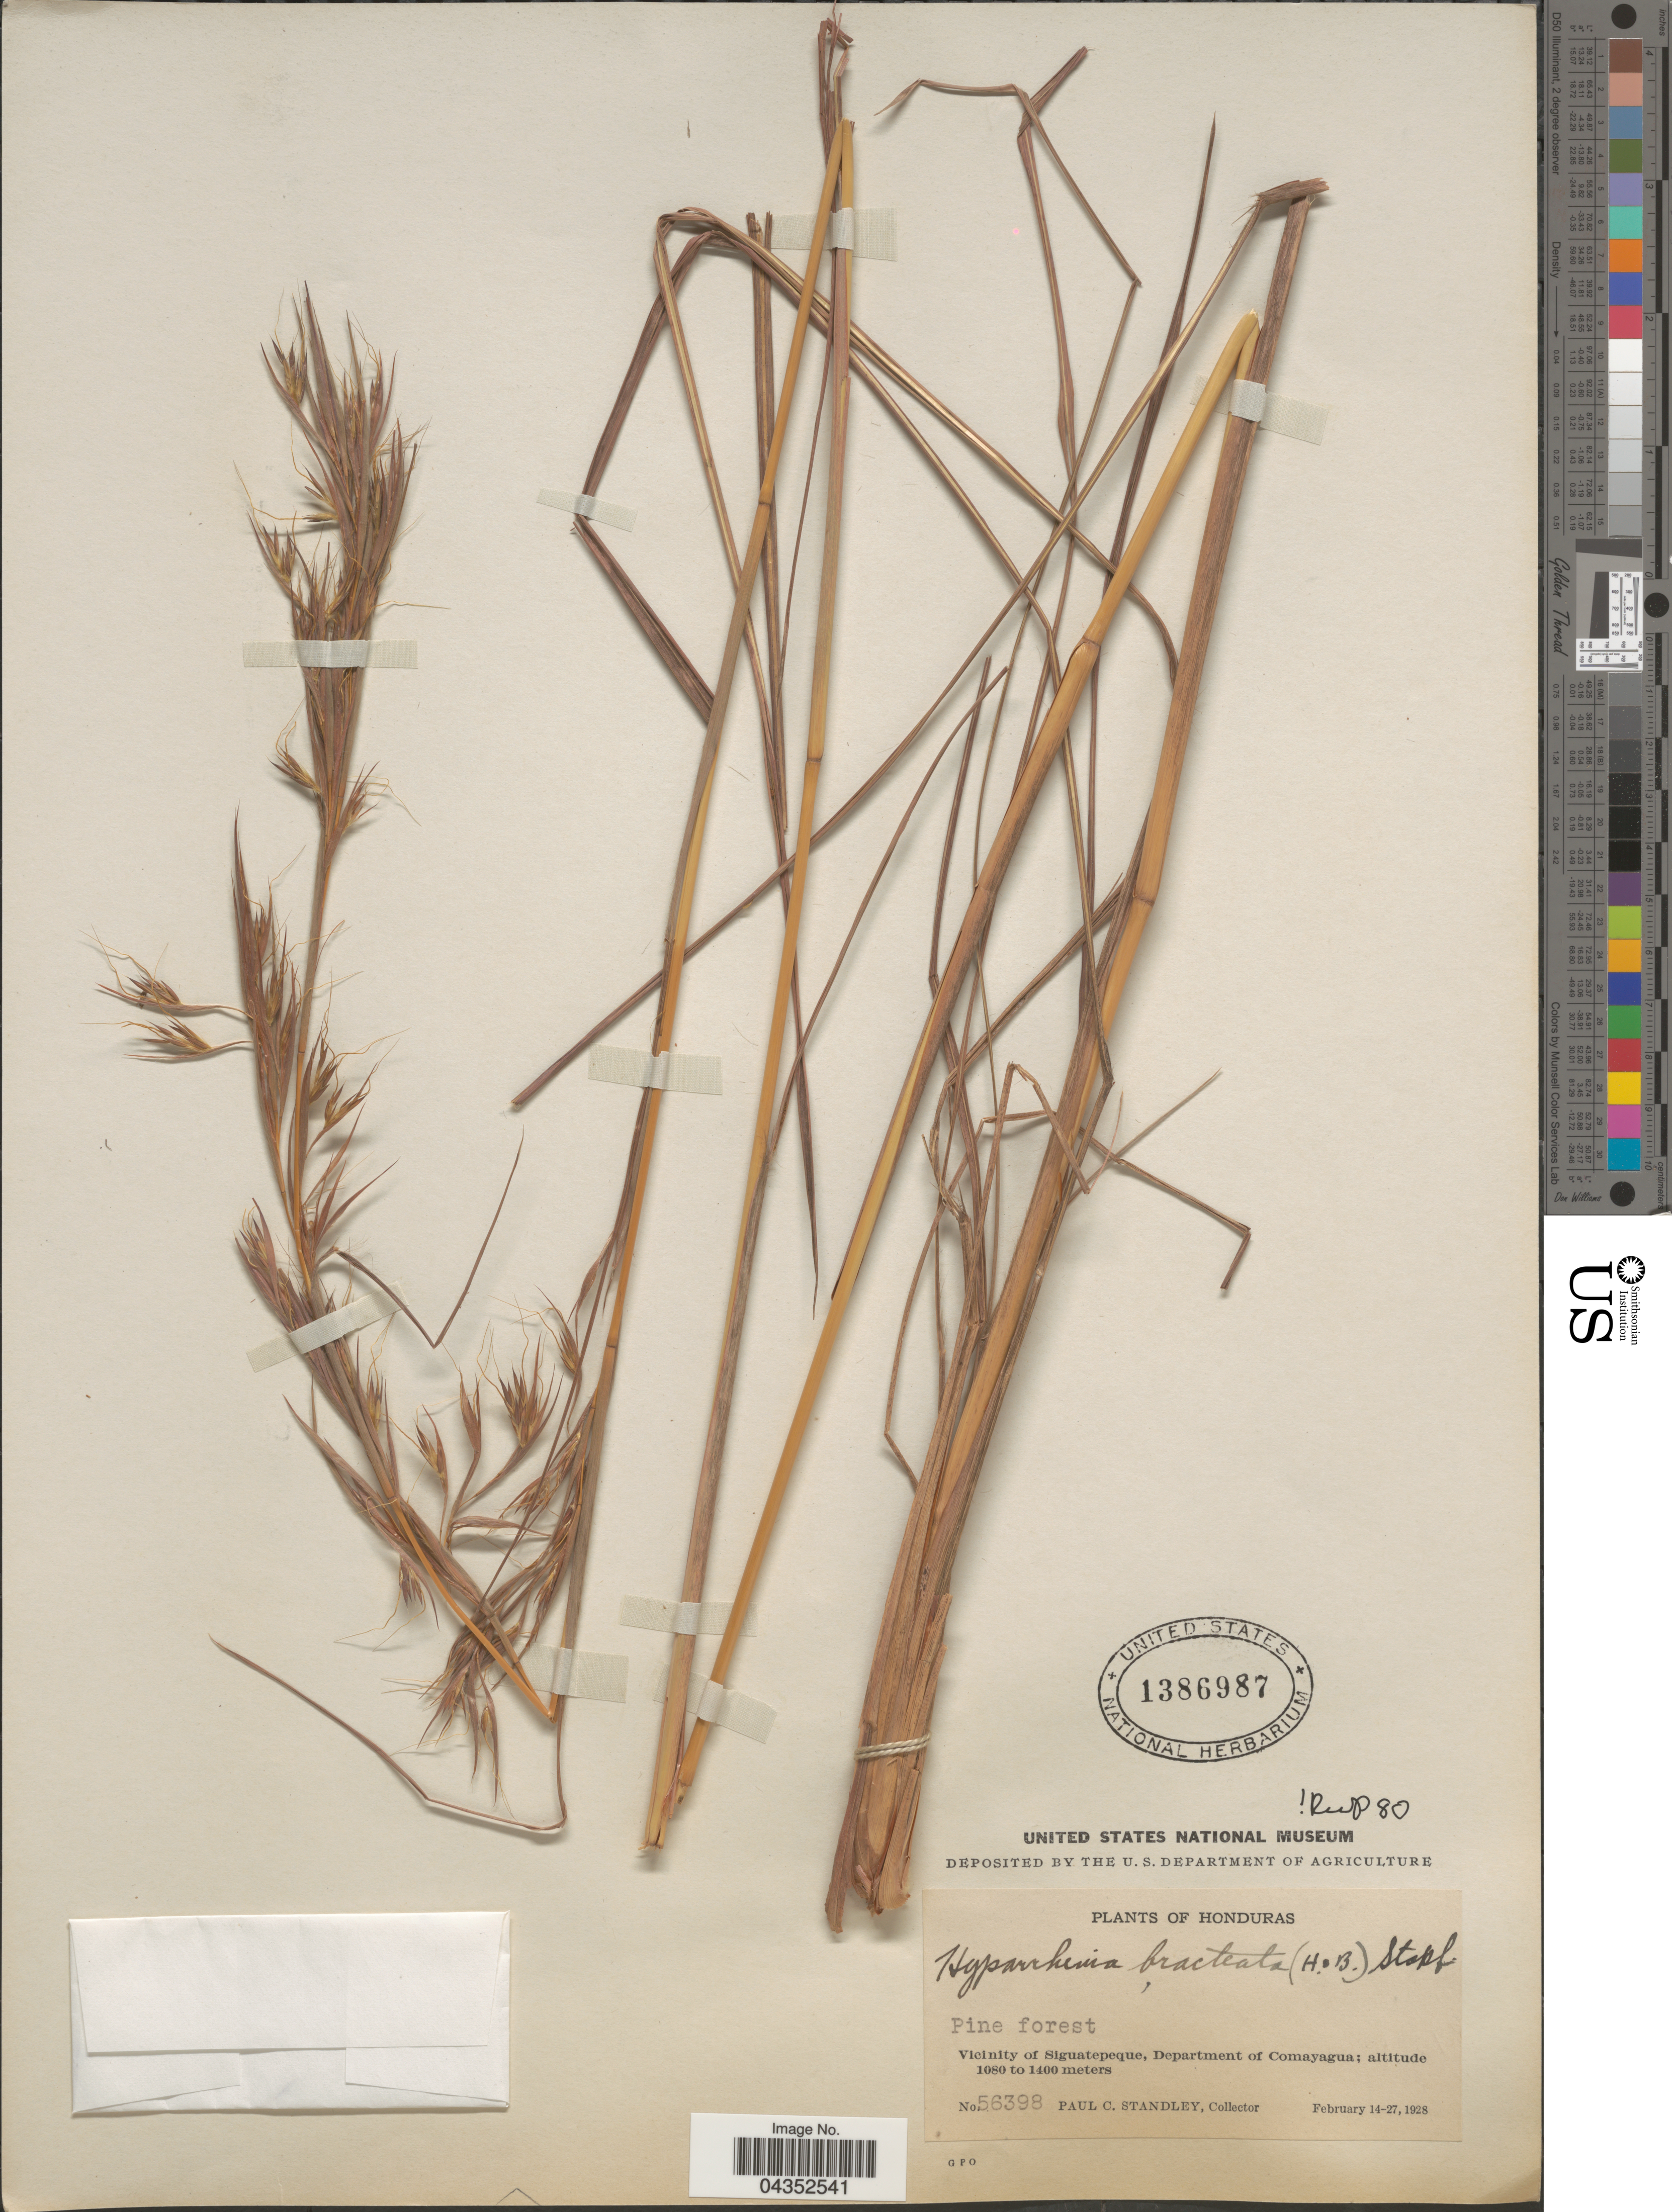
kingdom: Plantae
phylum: Tracheophyta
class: Liliopsida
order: Poales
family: Poaceae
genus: Hyparrhenia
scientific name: Hyparrhenia bracteata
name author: (Humb. & Bonpl.) Stapf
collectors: P. C. Standley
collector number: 56398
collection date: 1928-02-14/1928-02-27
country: Honduras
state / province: Comayagua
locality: Pine forest. Vicinity of Siguatepeque, Department of Comayagua.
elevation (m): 1080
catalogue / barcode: US 1386987